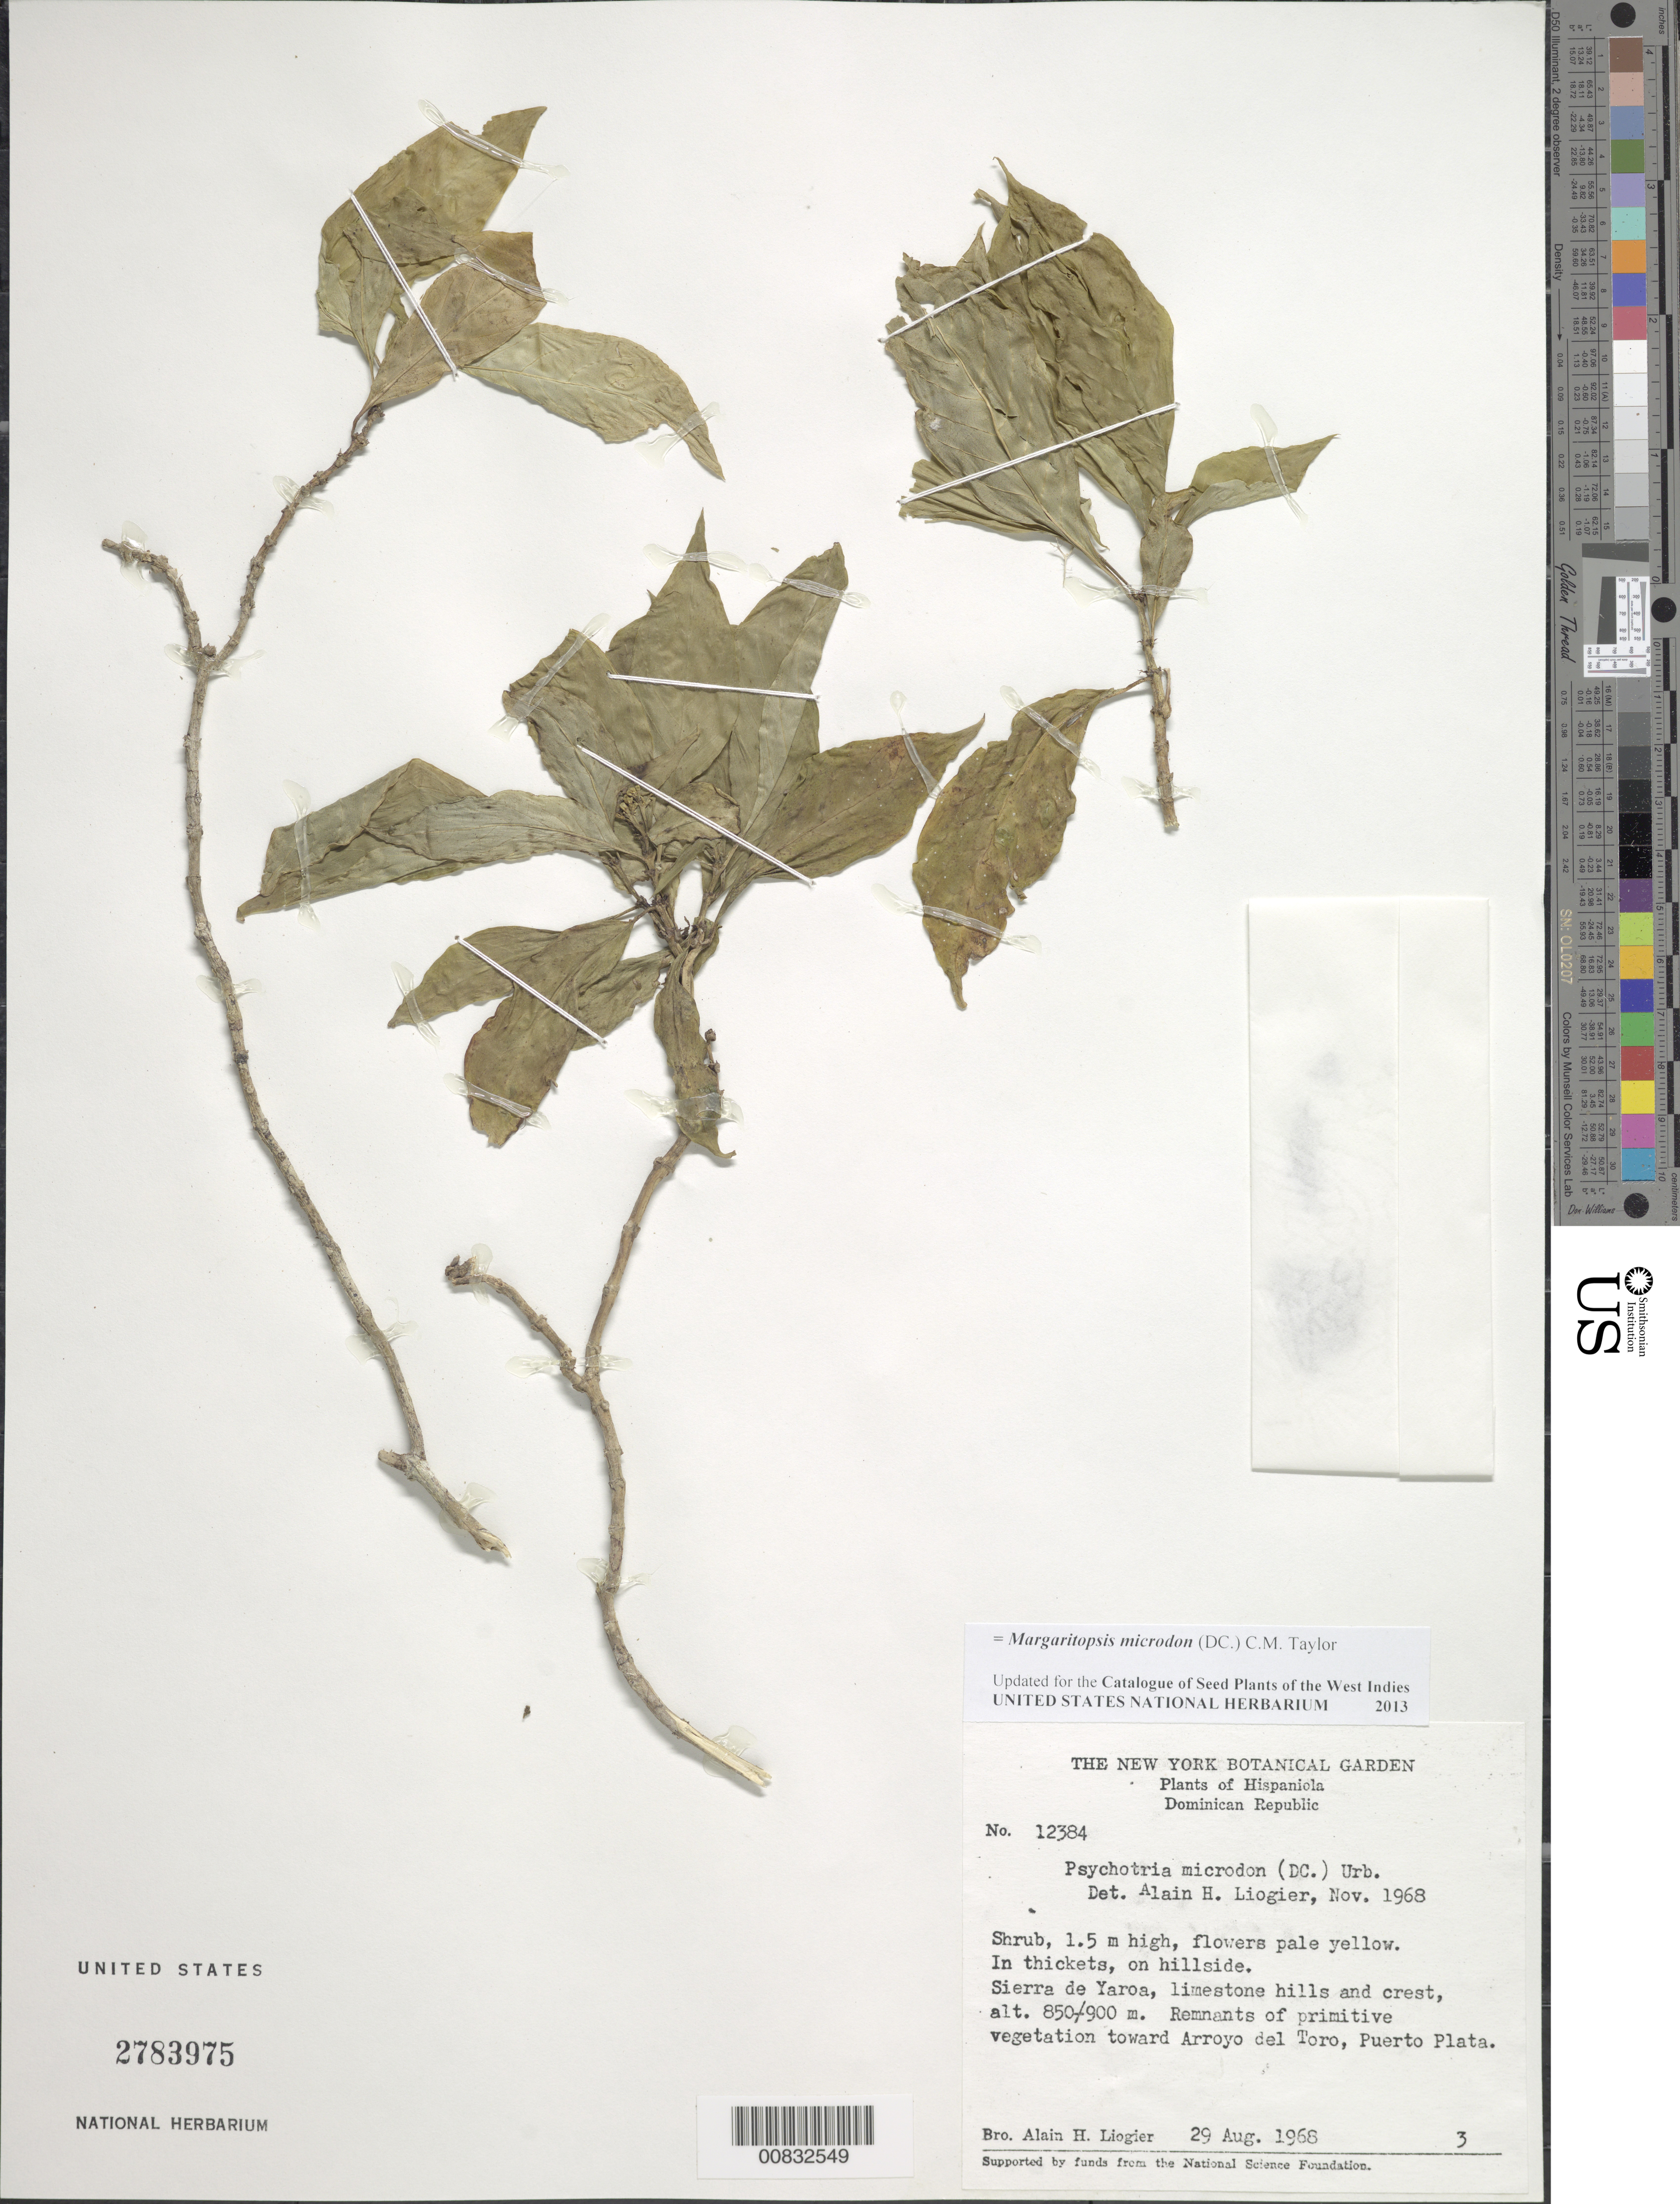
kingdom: Plantae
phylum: Tracheophyta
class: Magnoliopsida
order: Gentianales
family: Rubiaceae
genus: Margaritopsis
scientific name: Margaritopsis microdon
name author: (DC.) C.M. Taylor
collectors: A. H. Liogier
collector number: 12384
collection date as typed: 29 Aug 1968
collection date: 1968-08-29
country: Dominican Republic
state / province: Puerto Plata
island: Hispaniola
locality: Sierra de Yaroa, toward Arroyo del Toro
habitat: In thickets on hillside of limestone hills and crest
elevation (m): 850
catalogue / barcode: US 2783975